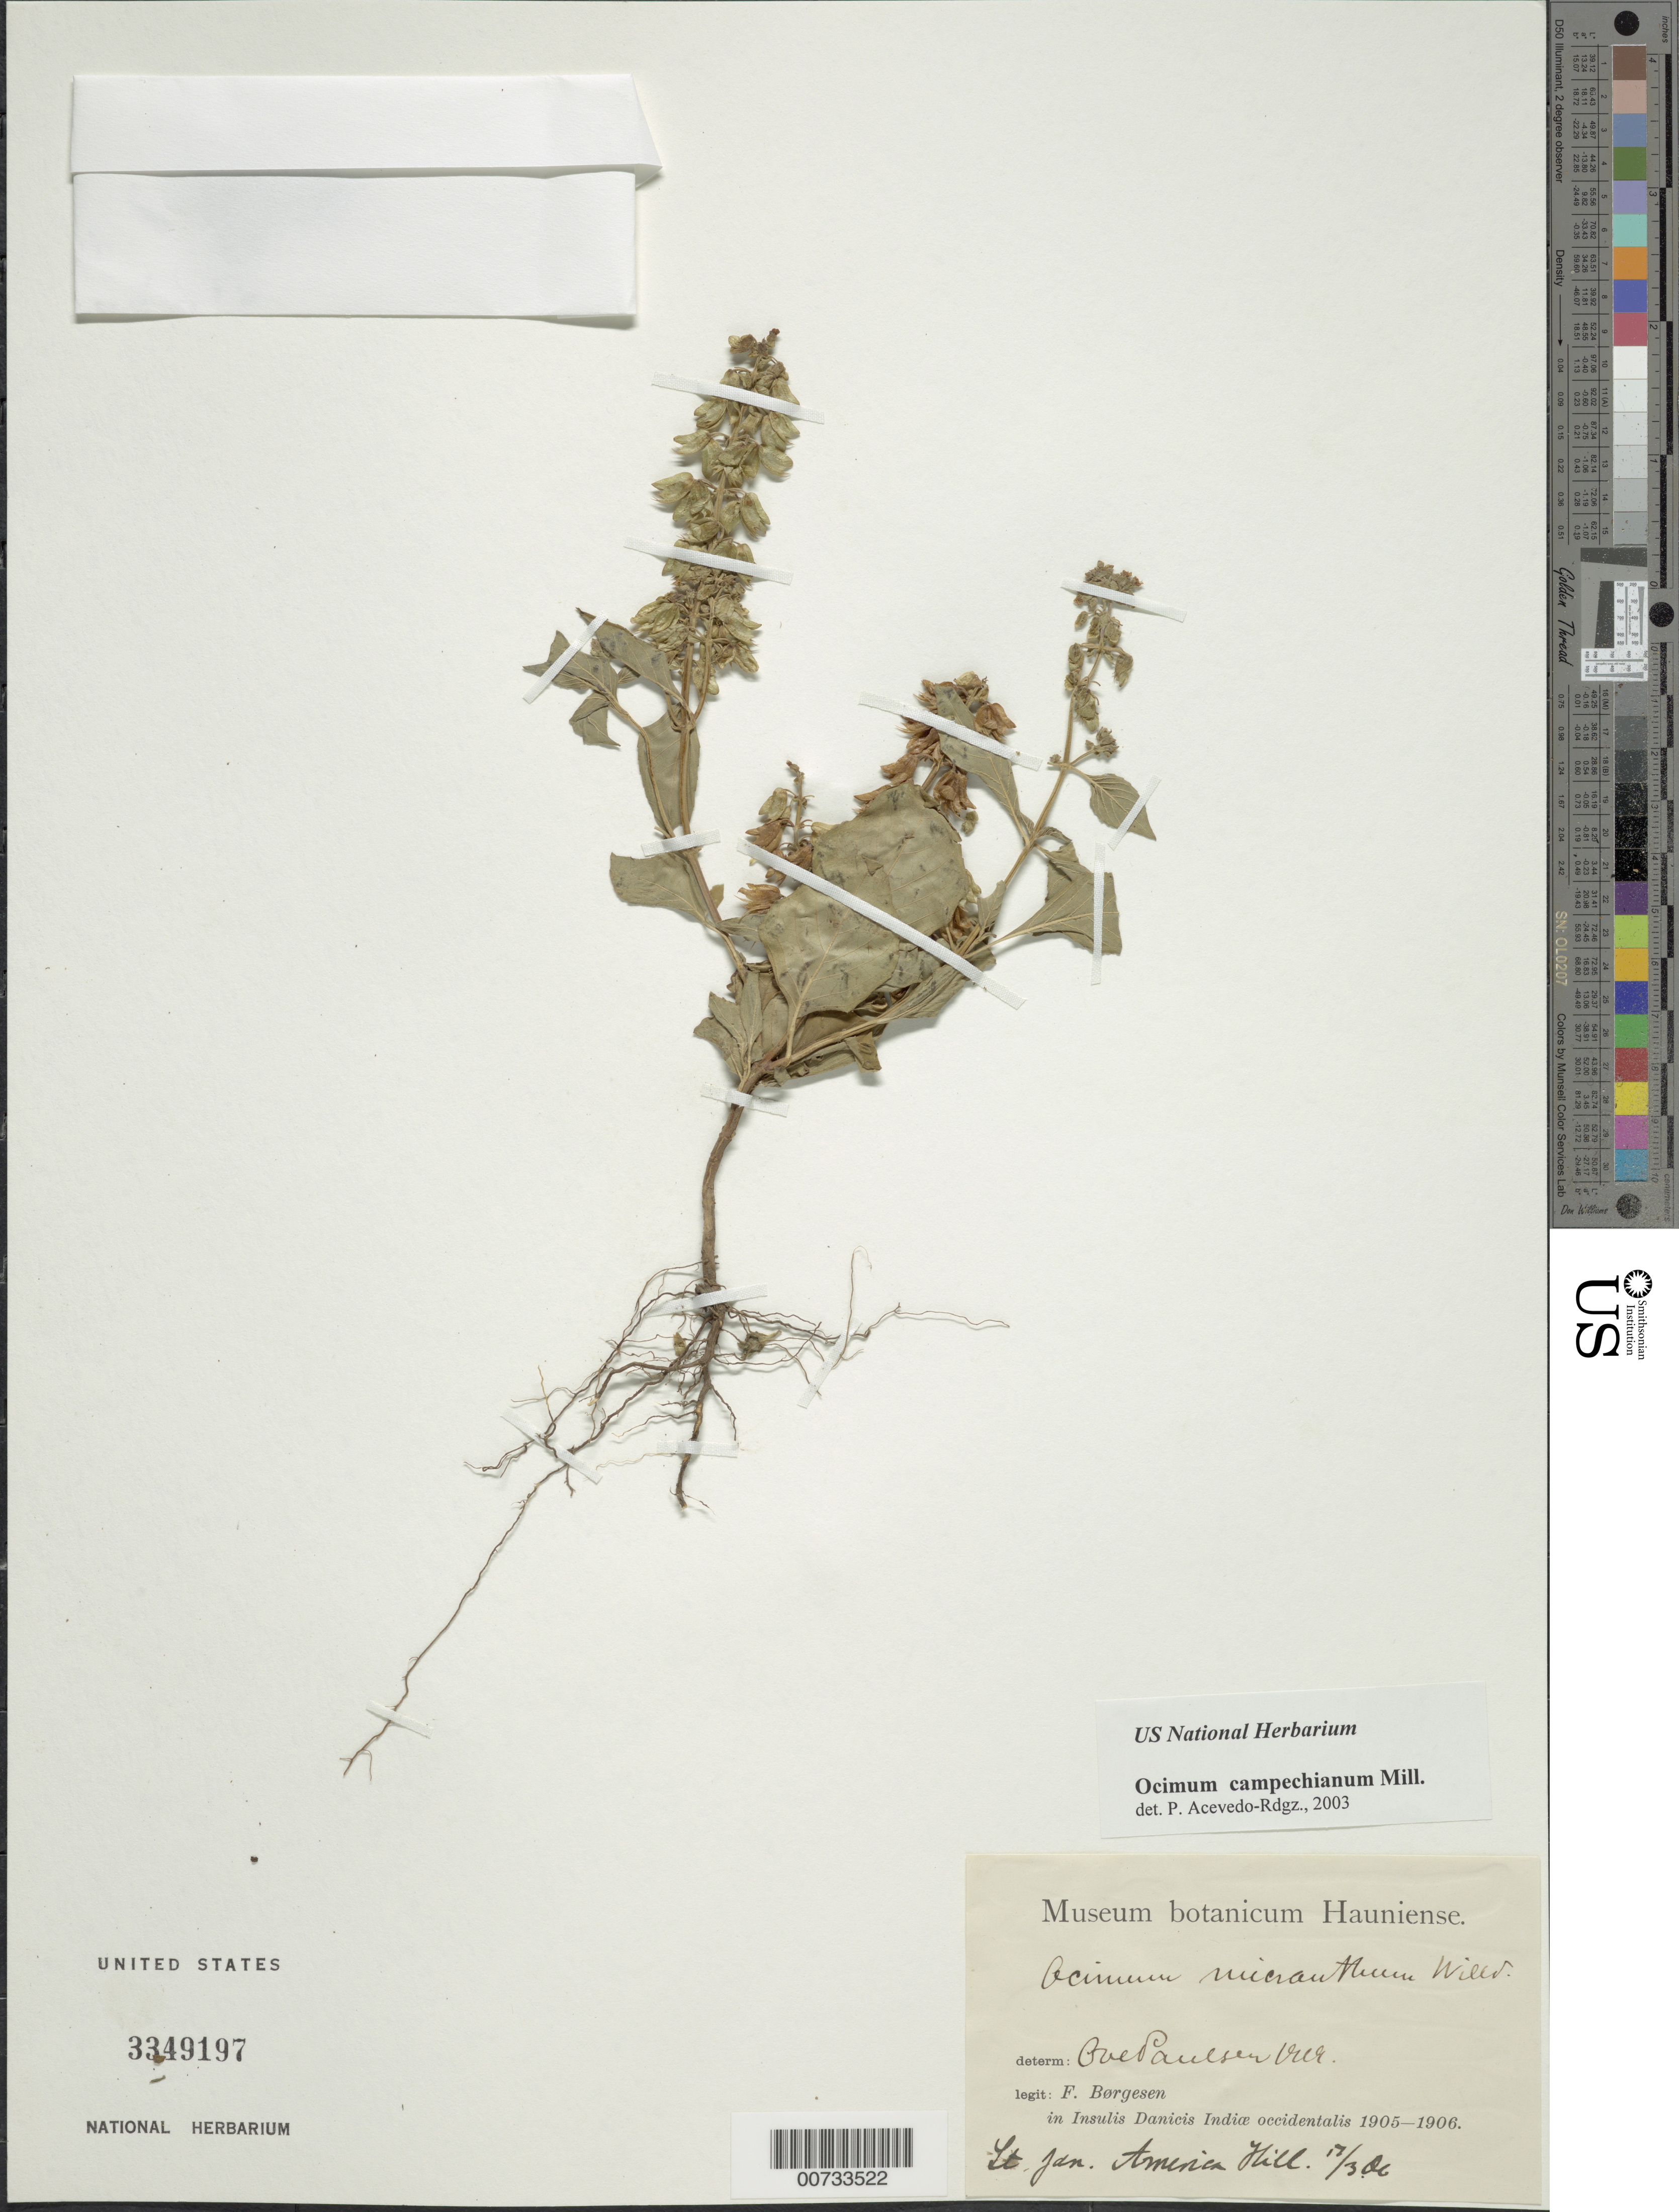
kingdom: Plantae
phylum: Tracheophyta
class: Magnoliopsida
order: Lamiales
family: Lamiaceae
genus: Ocimum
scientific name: Ocimum campechianum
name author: Mill.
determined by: Paulsen, O.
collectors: F. C. Børgesen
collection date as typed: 17 Mar 1906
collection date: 1906-03-17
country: U.S. Virgin Islands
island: St. John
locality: St. John; America Hill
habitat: America Hill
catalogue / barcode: US 3349197